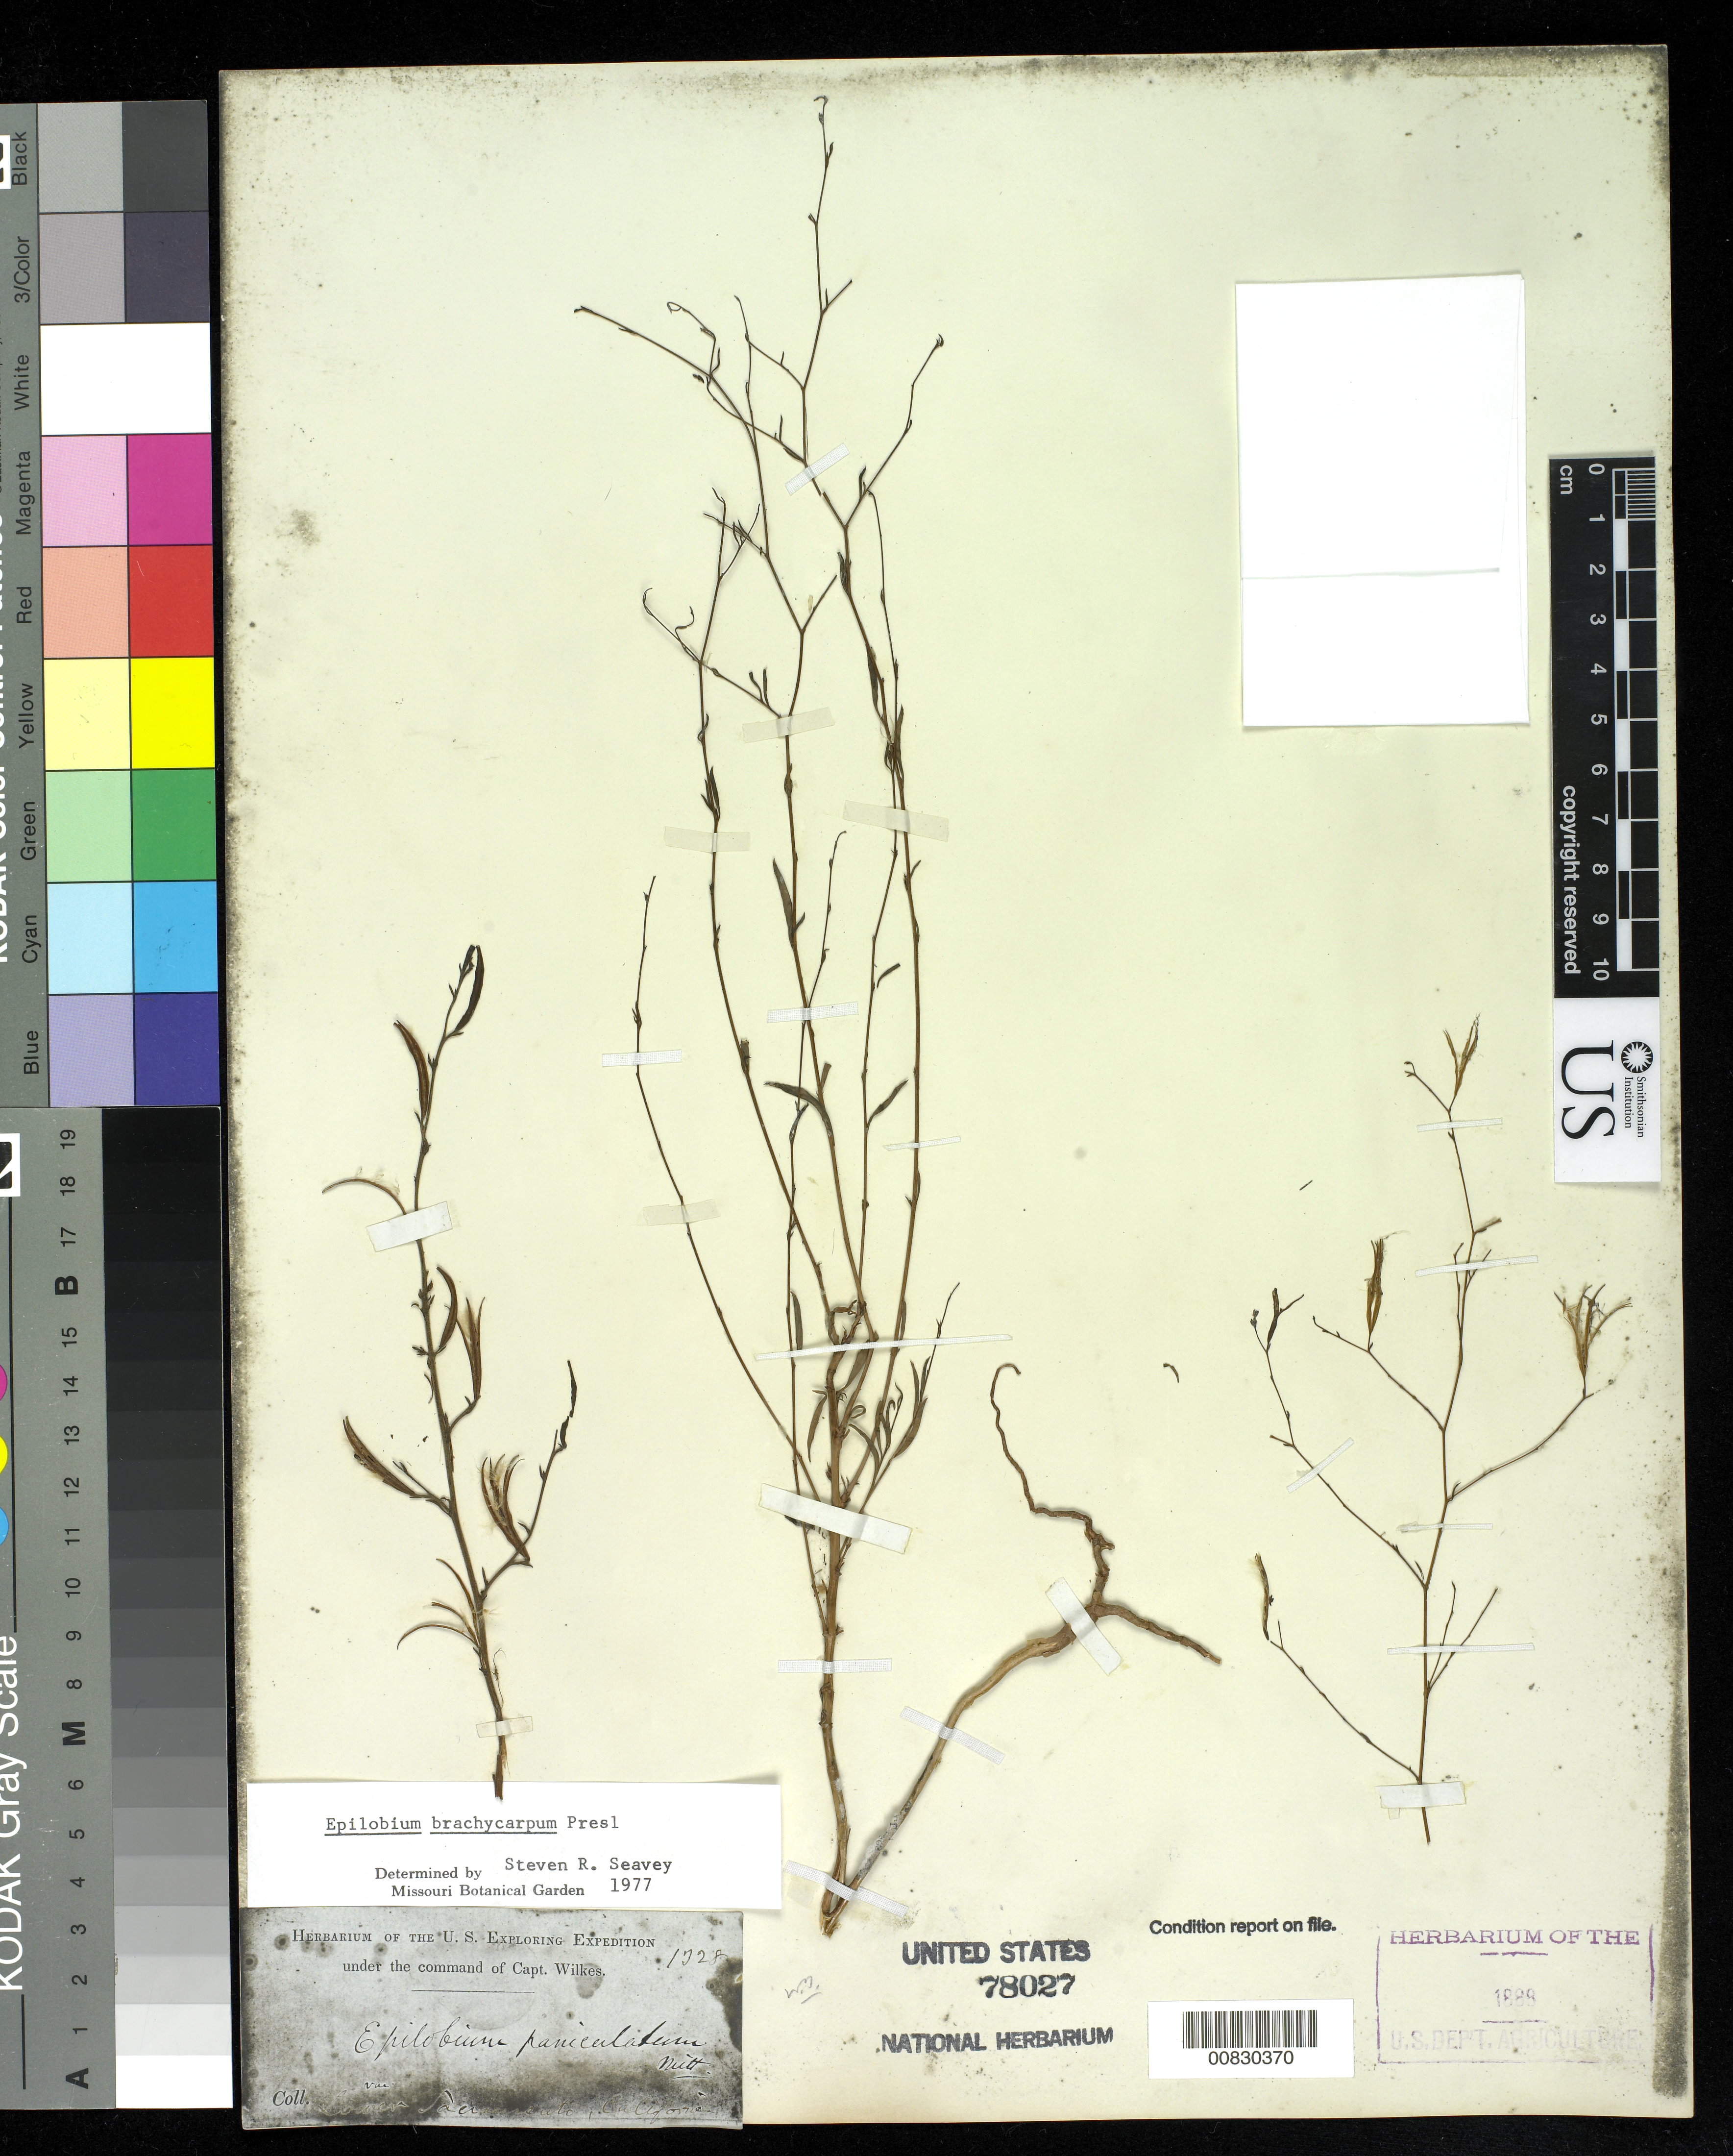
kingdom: Plantae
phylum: Tracheophyta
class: Magnoliopsida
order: Myrtales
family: Onagraceae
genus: Epilobium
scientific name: Epilobium brachycarpum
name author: C. Presl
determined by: Seavey, S. R.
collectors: Wilkes Explor. Exped.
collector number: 1728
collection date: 1838/1842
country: United States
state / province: California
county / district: Sacramento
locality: Lower Sacramento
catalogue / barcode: US 78027